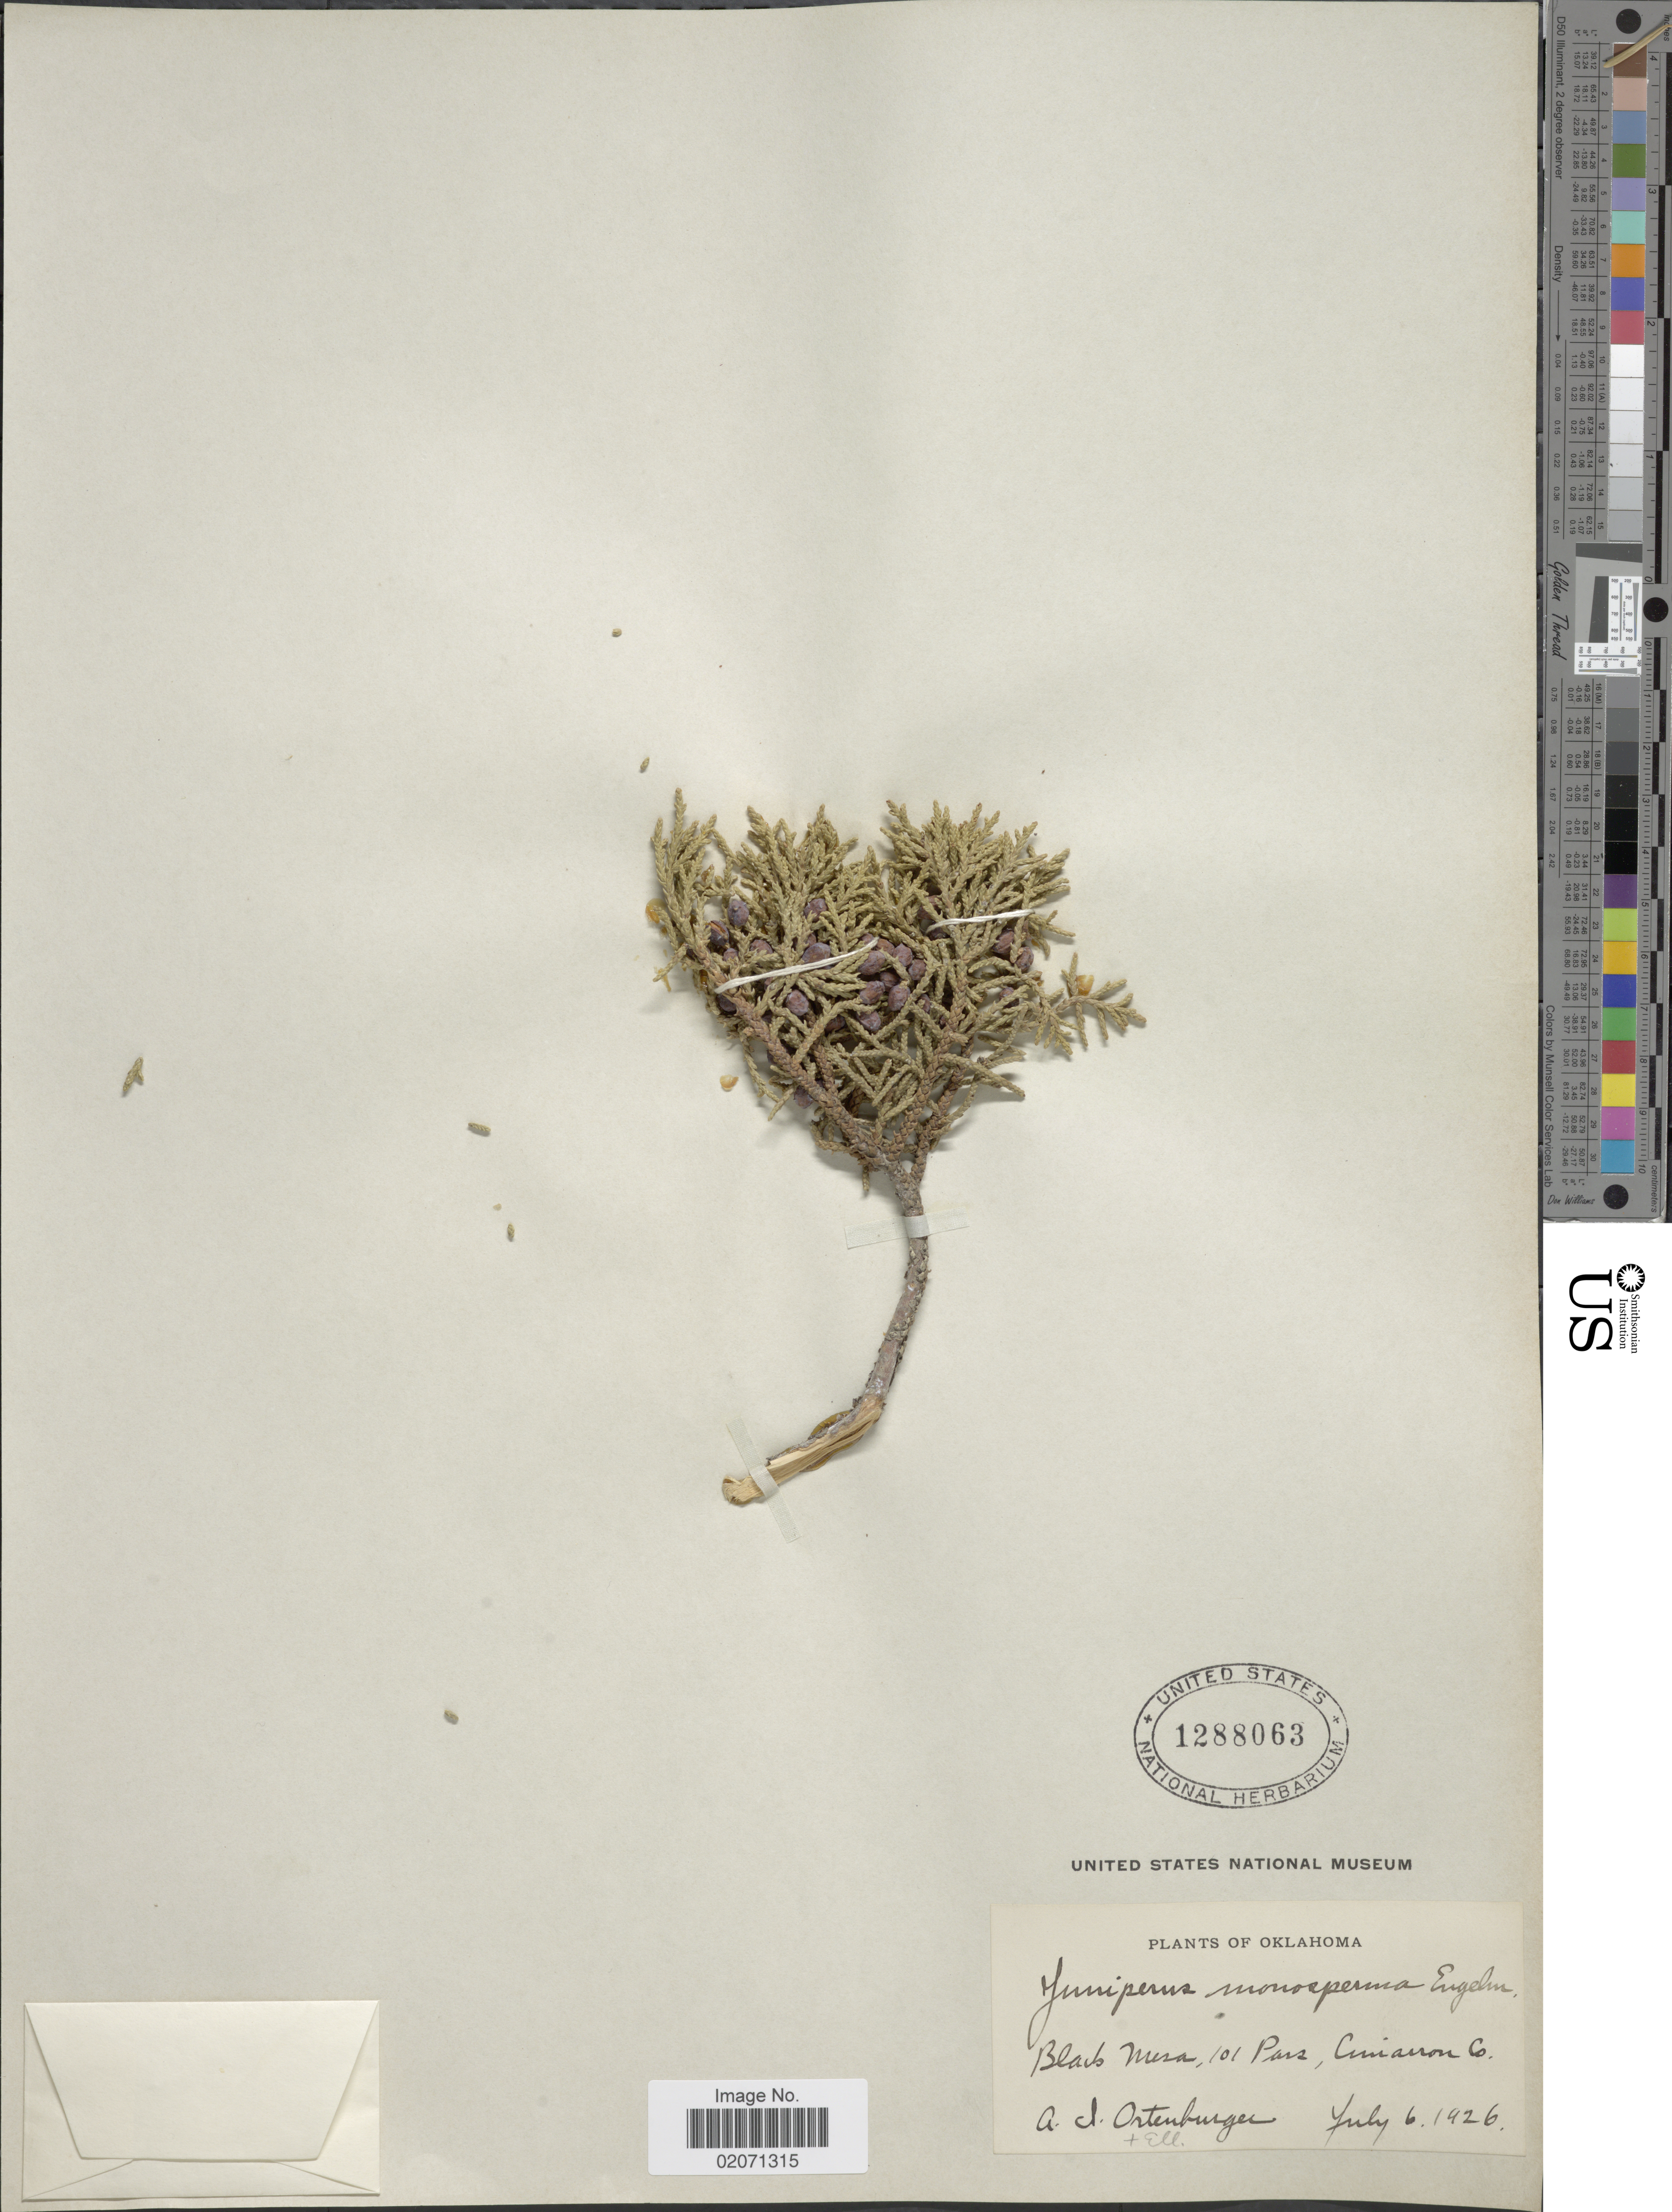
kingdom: Plantae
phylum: Tracheophyta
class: Pinopsida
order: Pinales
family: Cupressaceae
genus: Juniperus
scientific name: Juniperus monosperma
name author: (Engelm.) Sarg.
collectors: A. Ortenburger & Ell.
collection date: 1926-07-06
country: United States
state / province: Oklahoma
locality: Black Mesa, 101 Pass, Cimarron Co.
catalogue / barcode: US 1288063